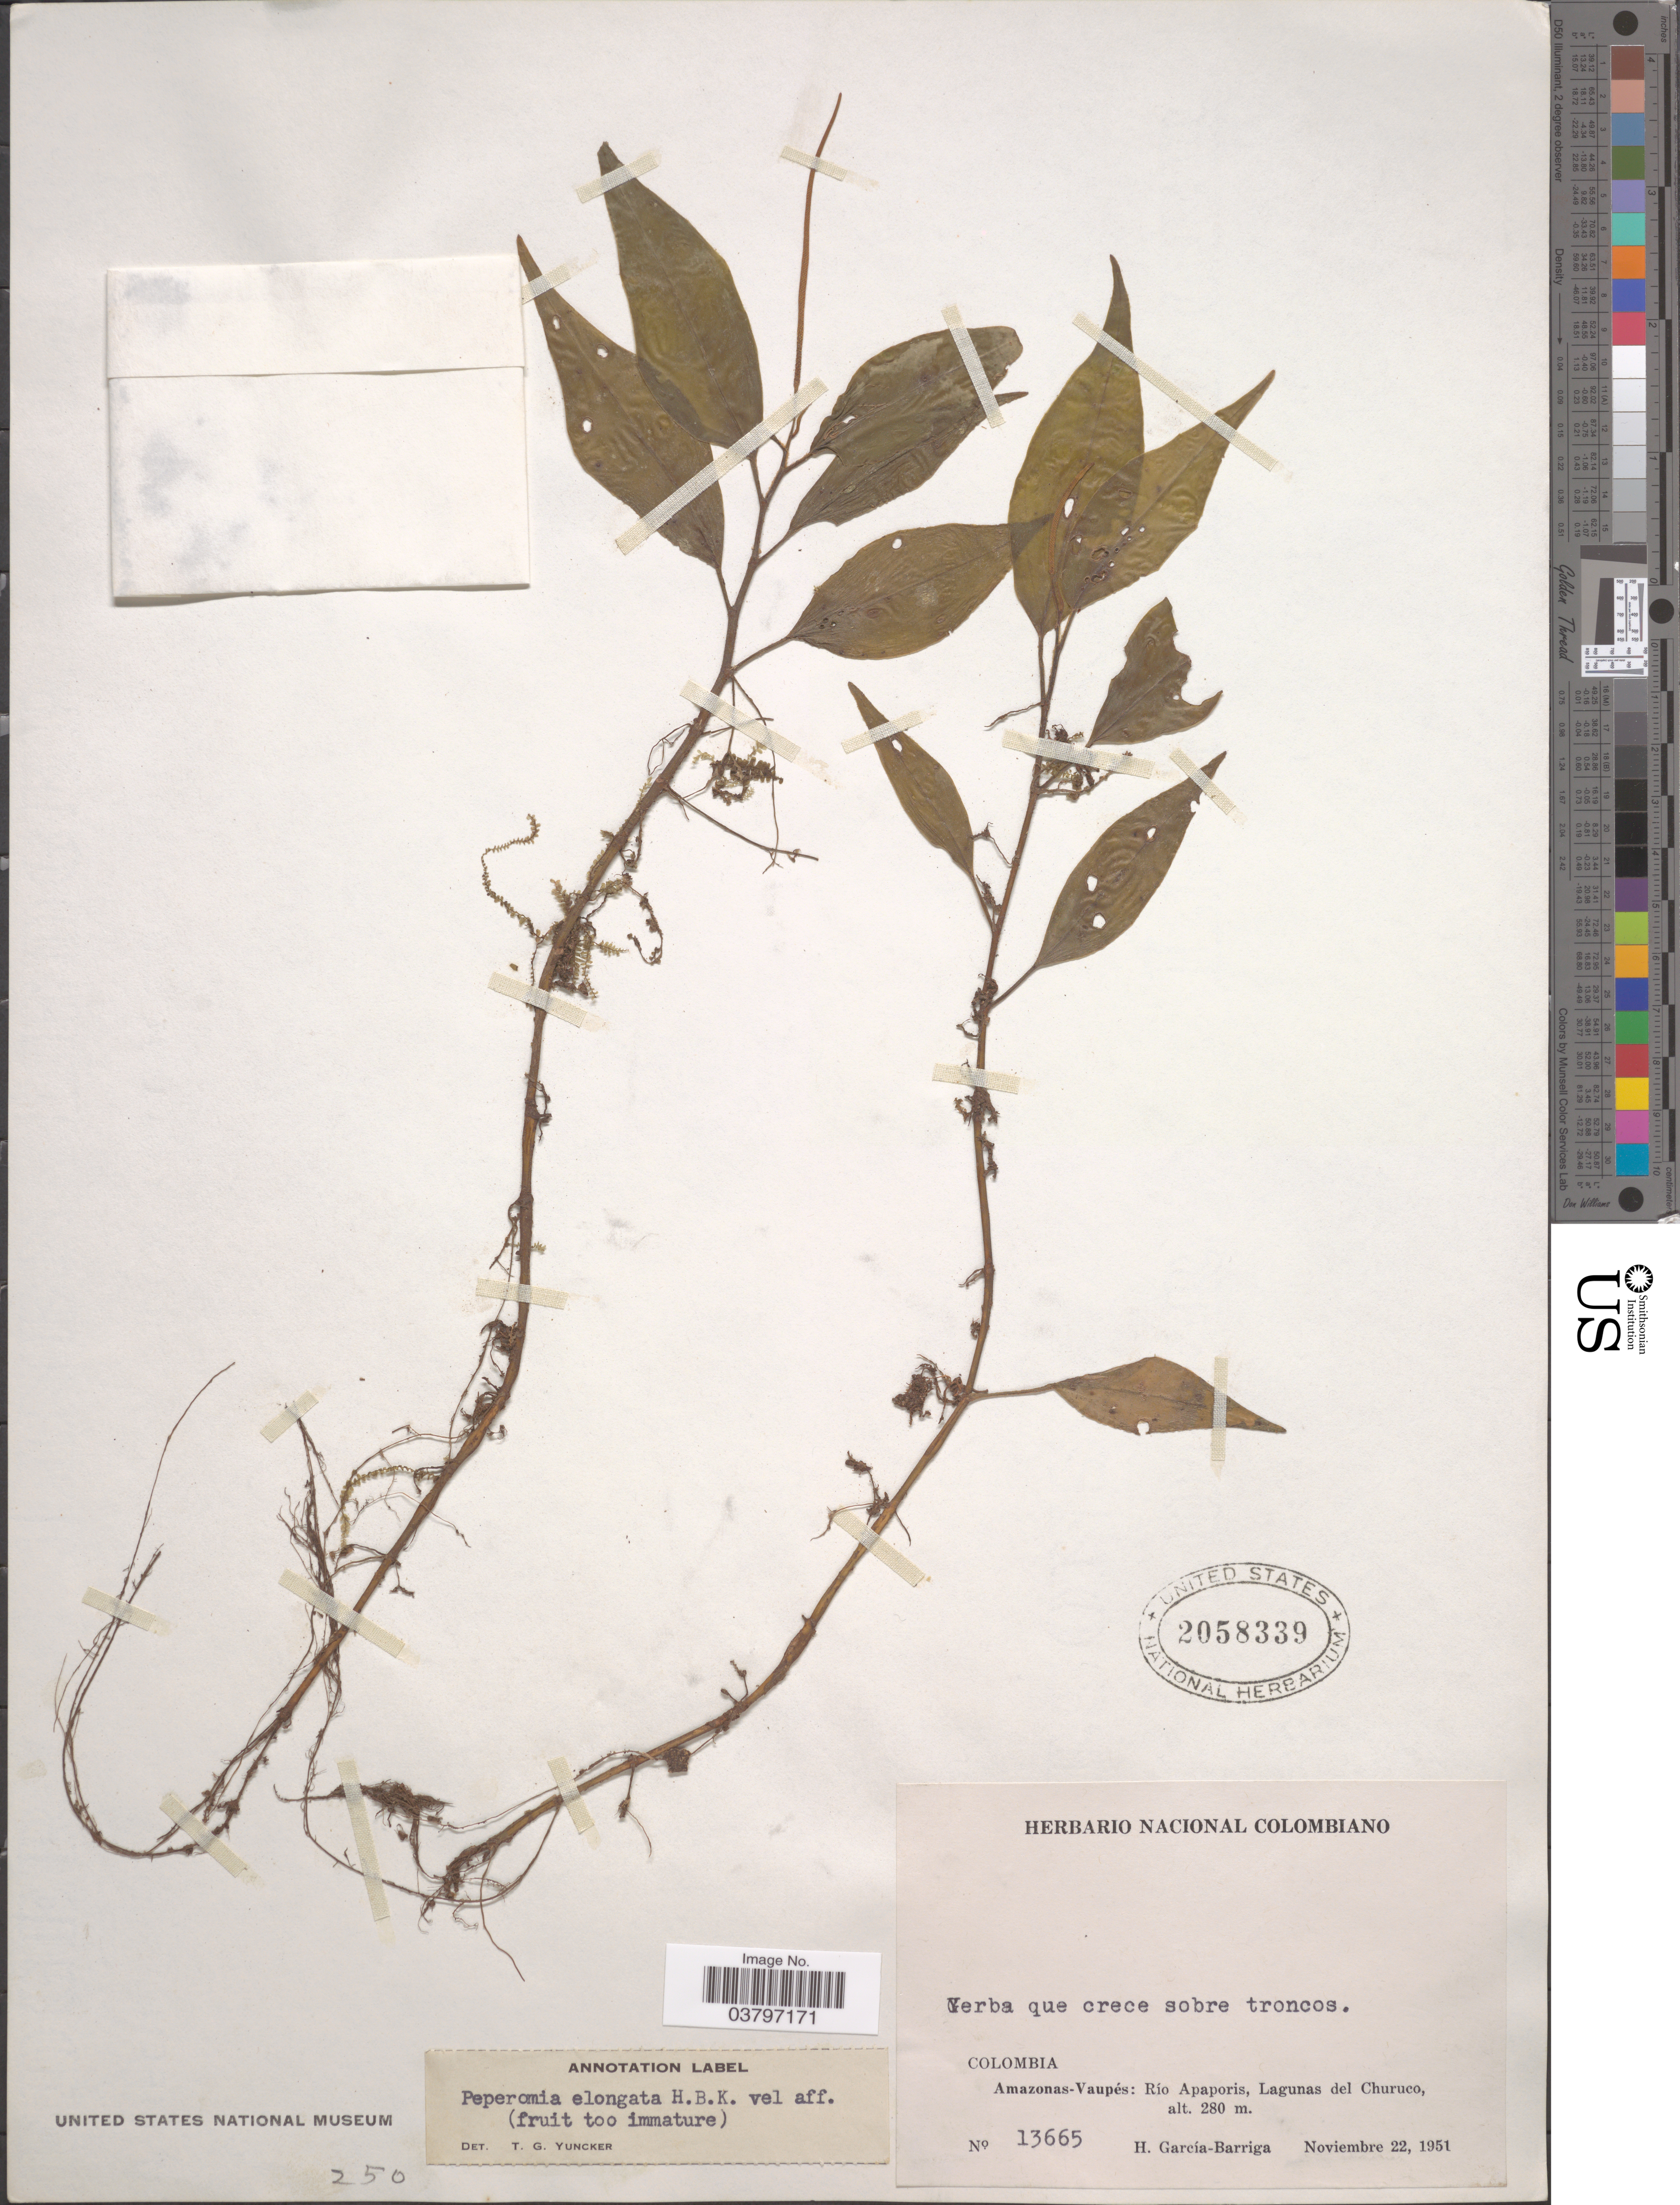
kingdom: Plantae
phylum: Tracheophyta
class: Magnoliopsida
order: Piperales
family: Piperaceae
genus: Peperomia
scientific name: Peperomia elongata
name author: Kunth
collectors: H. García Barriga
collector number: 13665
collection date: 1951-11-22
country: Colombia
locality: Amazonas - Vaupes. Río Apaporis, Lagunas del Churuco.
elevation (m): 280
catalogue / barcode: US 2058339